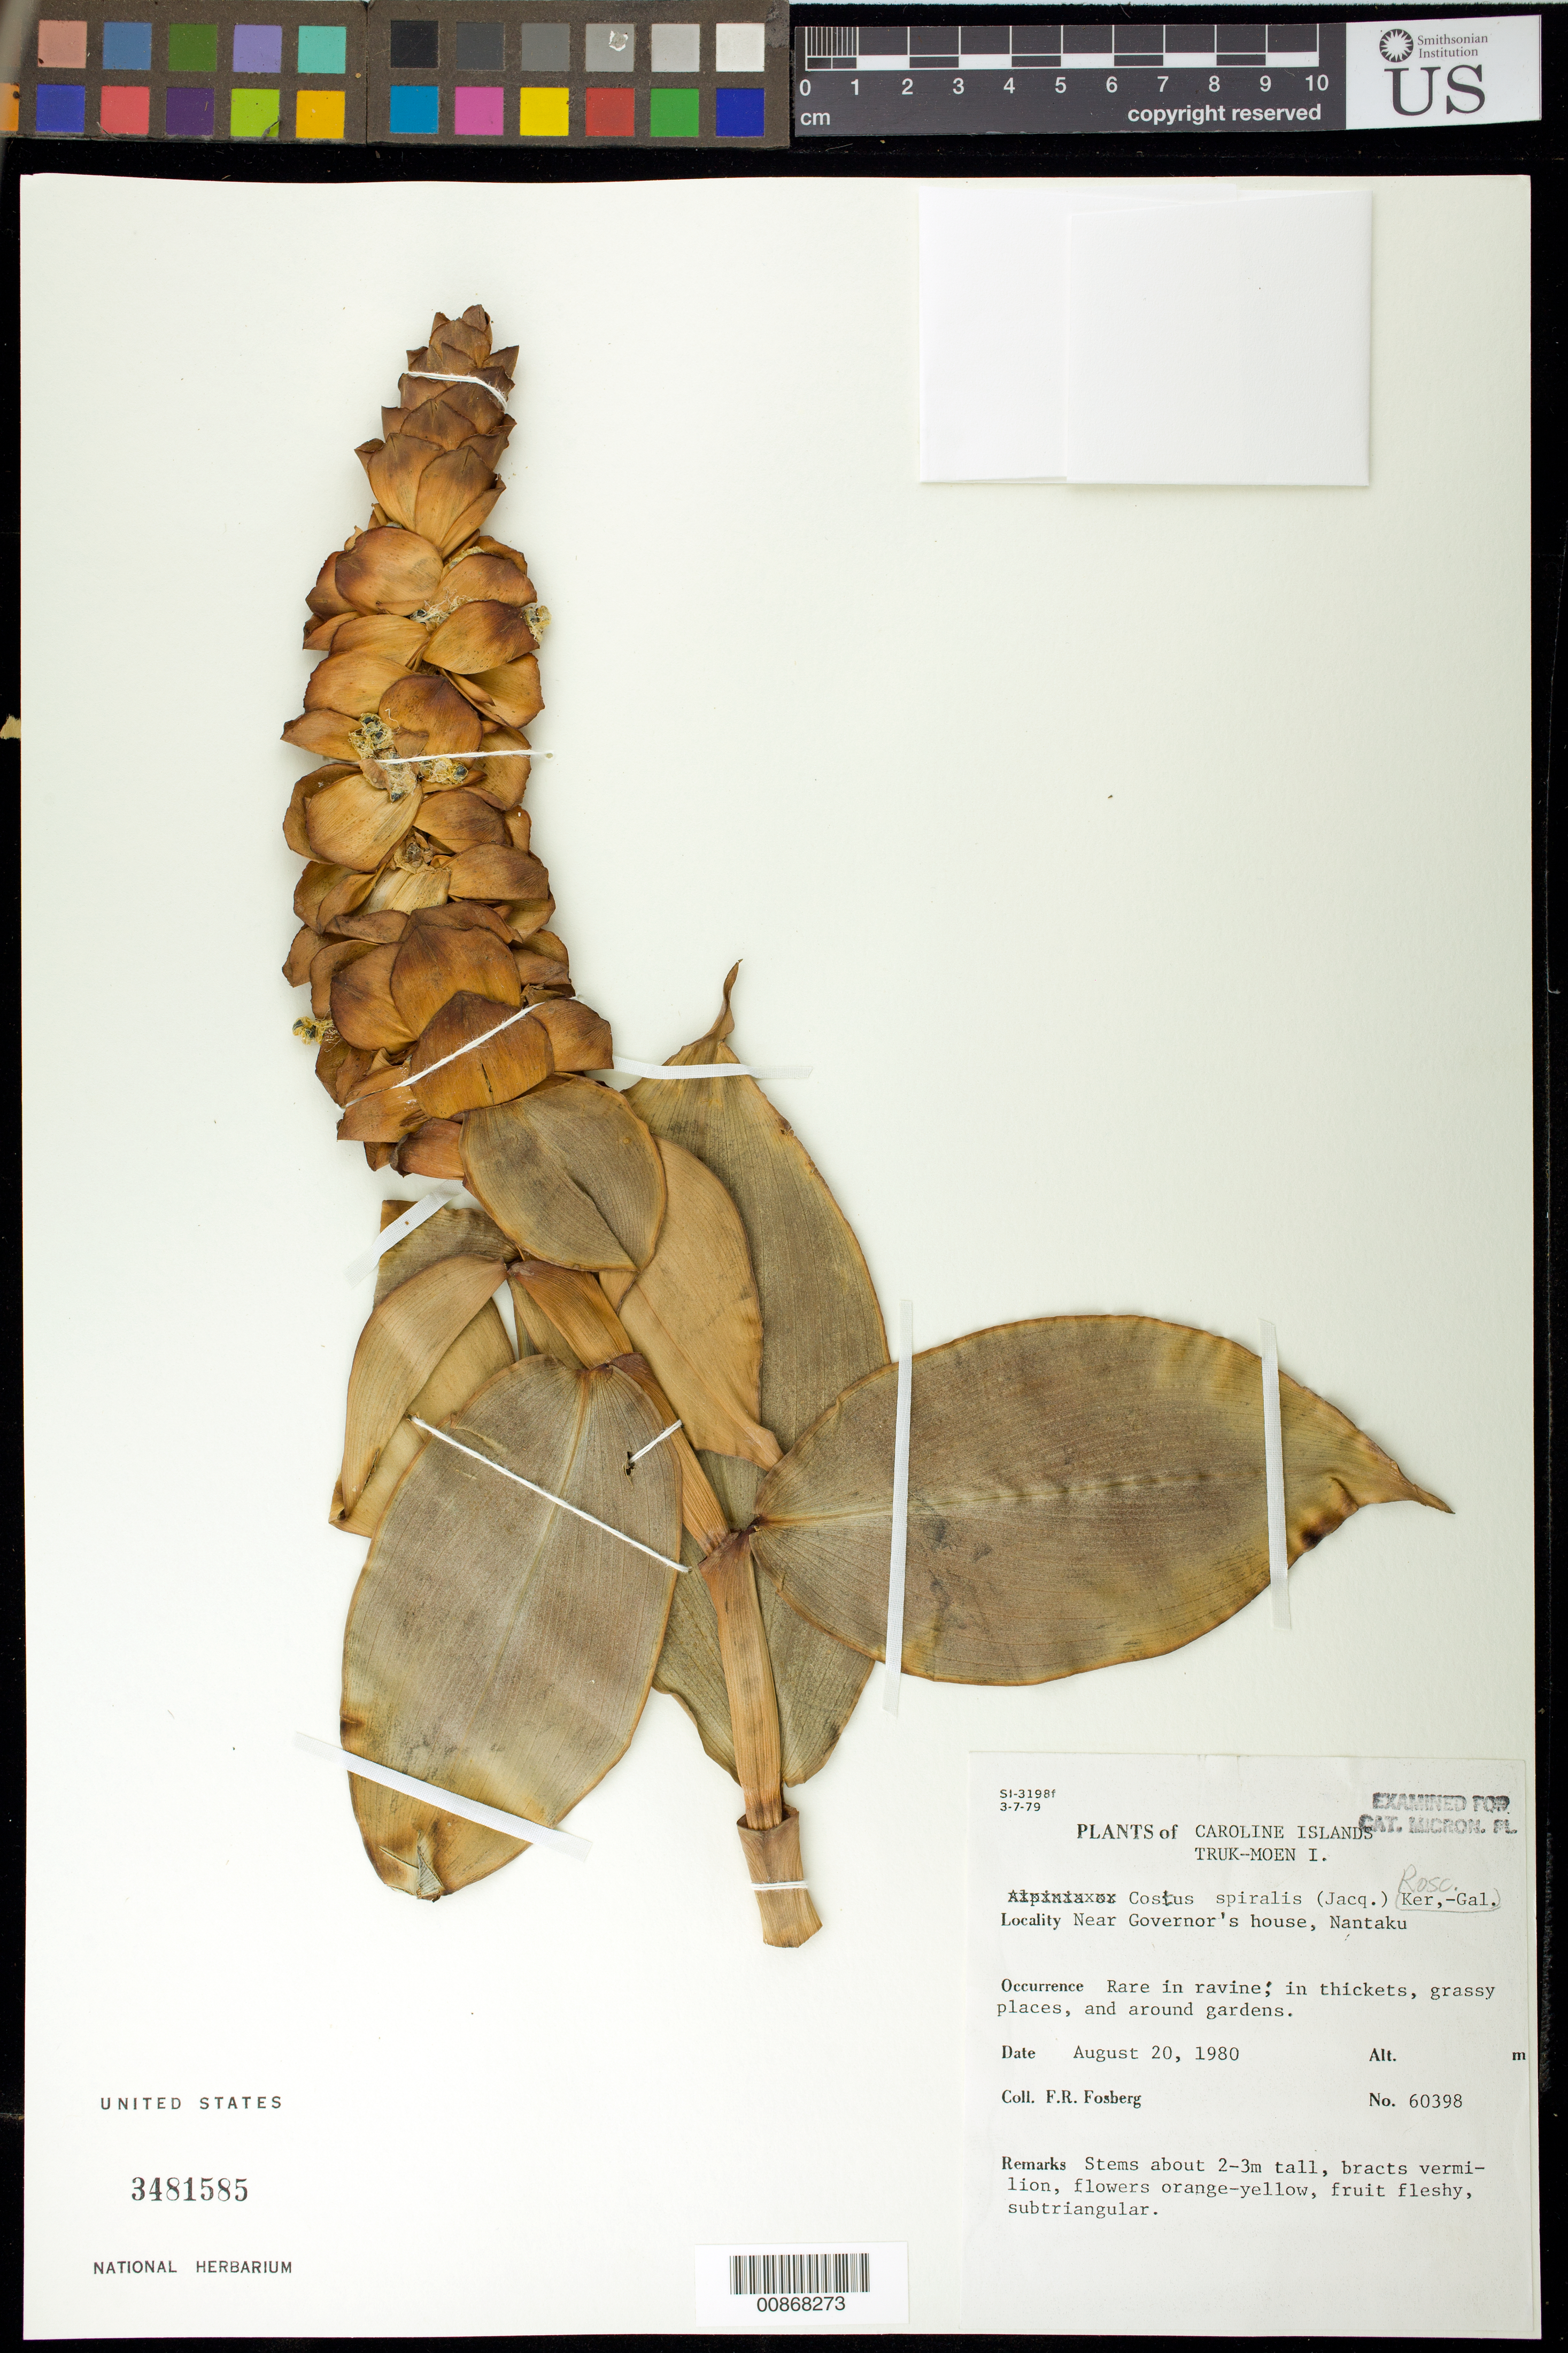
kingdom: Plantae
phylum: Tracheophyta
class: Liliopsida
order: Zingiberales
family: Costaceae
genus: Costus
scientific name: Costus spiralis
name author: (Jacq.) Roscoe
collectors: F. R. Fosberg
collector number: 60398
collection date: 1980-08-20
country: Micronesia, Federated States of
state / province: Truk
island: Moen [Wono]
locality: Near Governor's house, Nantaku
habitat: Rare in ravine; in thickets, grassy places, and around gardens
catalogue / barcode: US 3481585